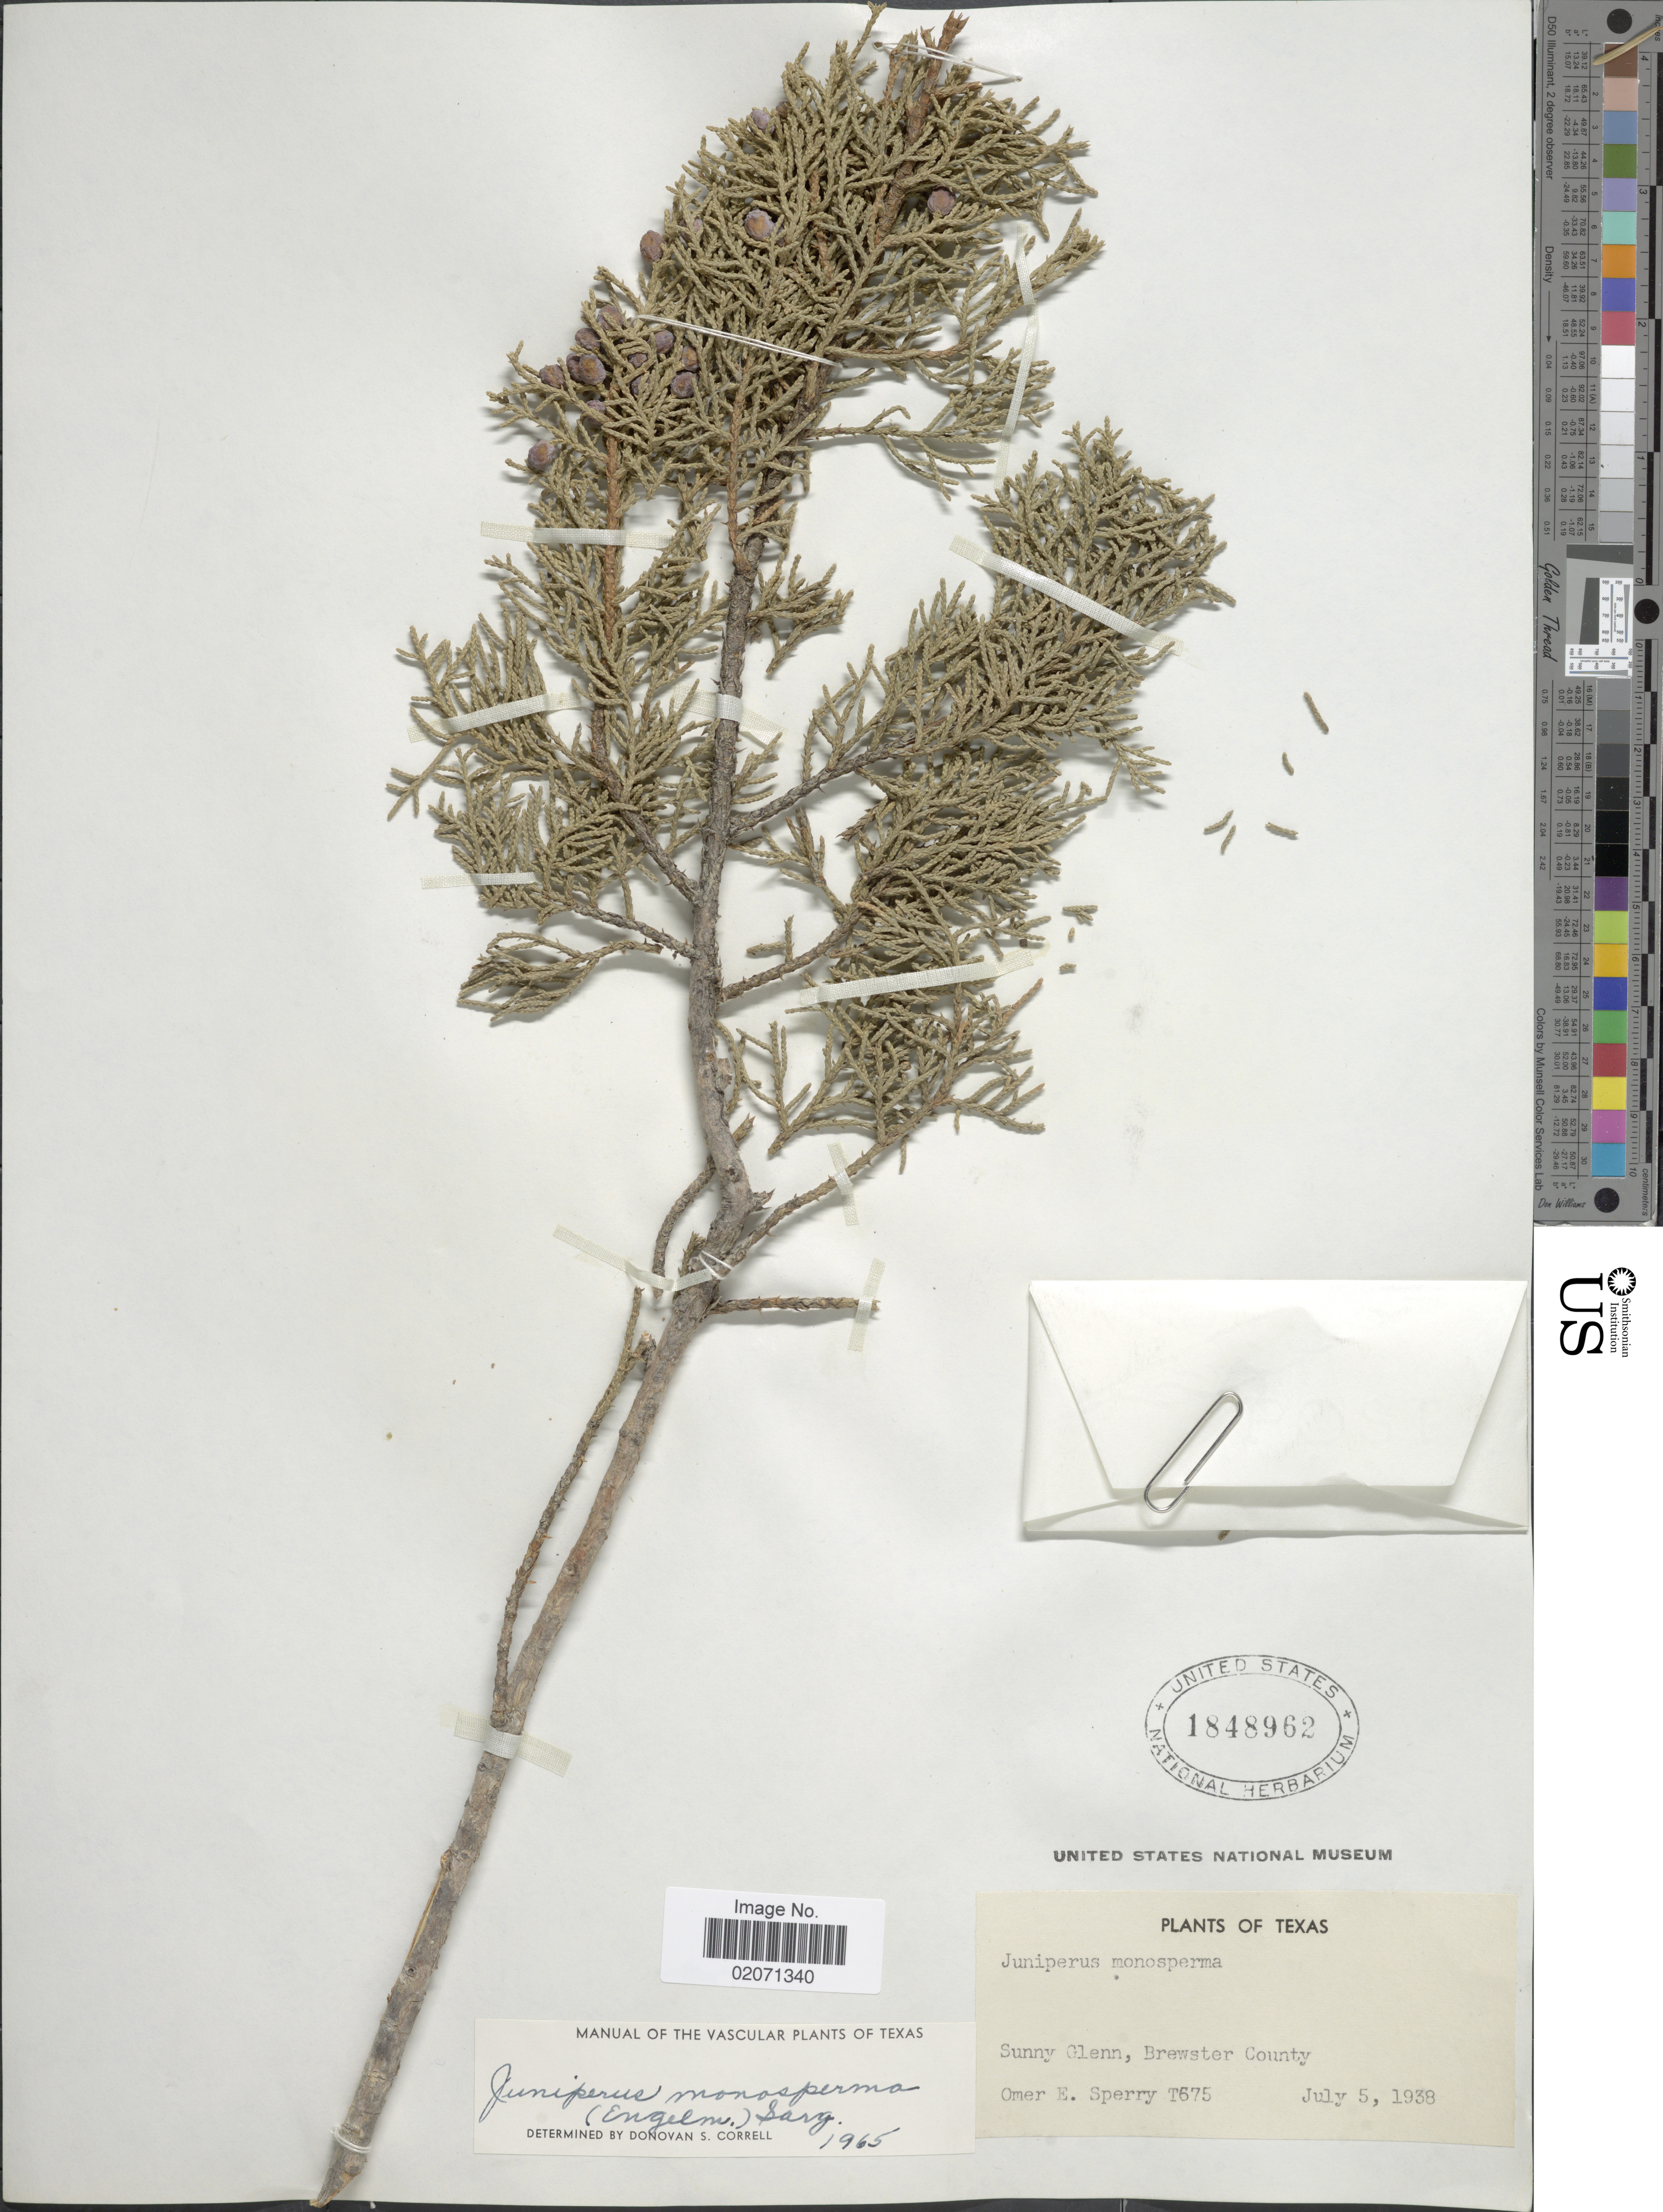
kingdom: Plantae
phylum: Tracheophyta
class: Pinopsida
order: Pinales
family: Cupressaceae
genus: Juniperus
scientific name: Juniperus monosperma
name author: (Engelm.) Sarg.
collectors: O. E. Sperry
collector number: T675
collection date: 1938-07-05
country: United States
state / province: Texas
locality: Sunny Glenn, Brewster County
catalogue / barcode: US 1848962